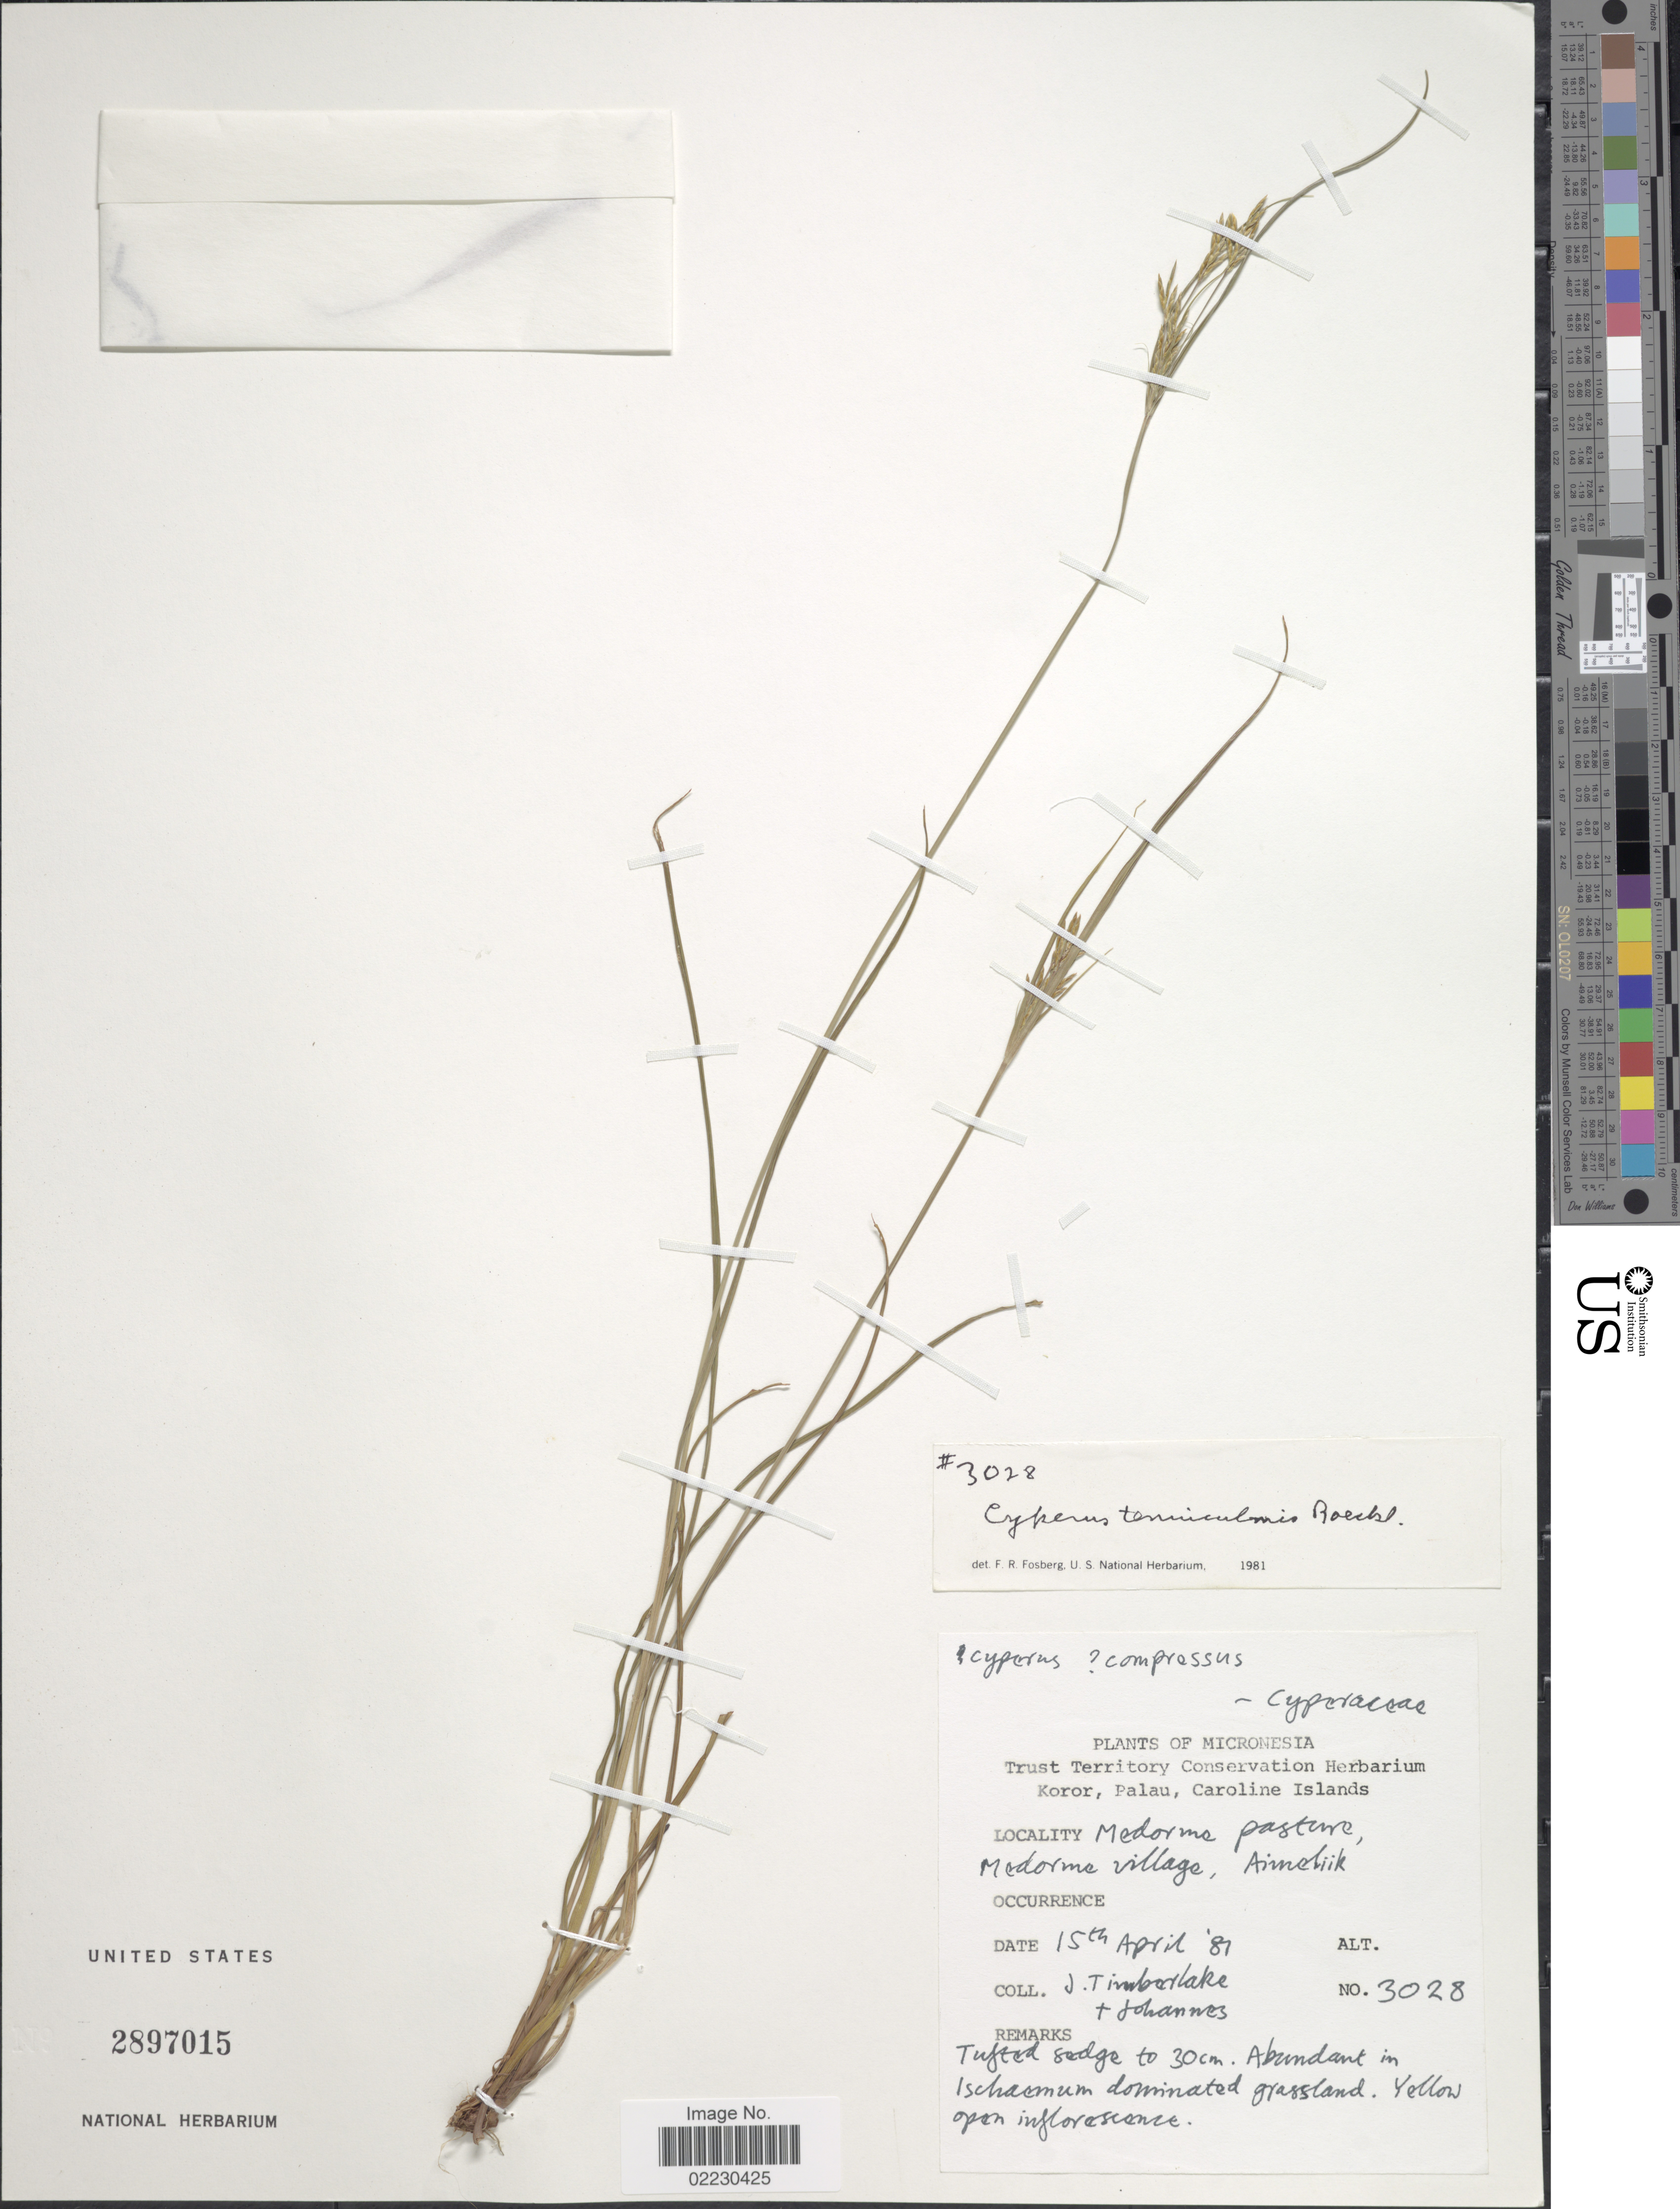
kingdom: Plantae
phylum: Tracheophyta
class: Liliopsida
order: Poales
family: Cyperaceae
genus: Cyperus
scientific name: Cyperus tenuiculmis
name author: Boeckeler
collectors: J. Timberlake & -. Johannes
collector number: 3028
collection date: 1981-04-15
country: Palau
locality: Micronesia, Medorme pasture, Medorme village, Aimeliik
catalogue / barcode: US 2897015